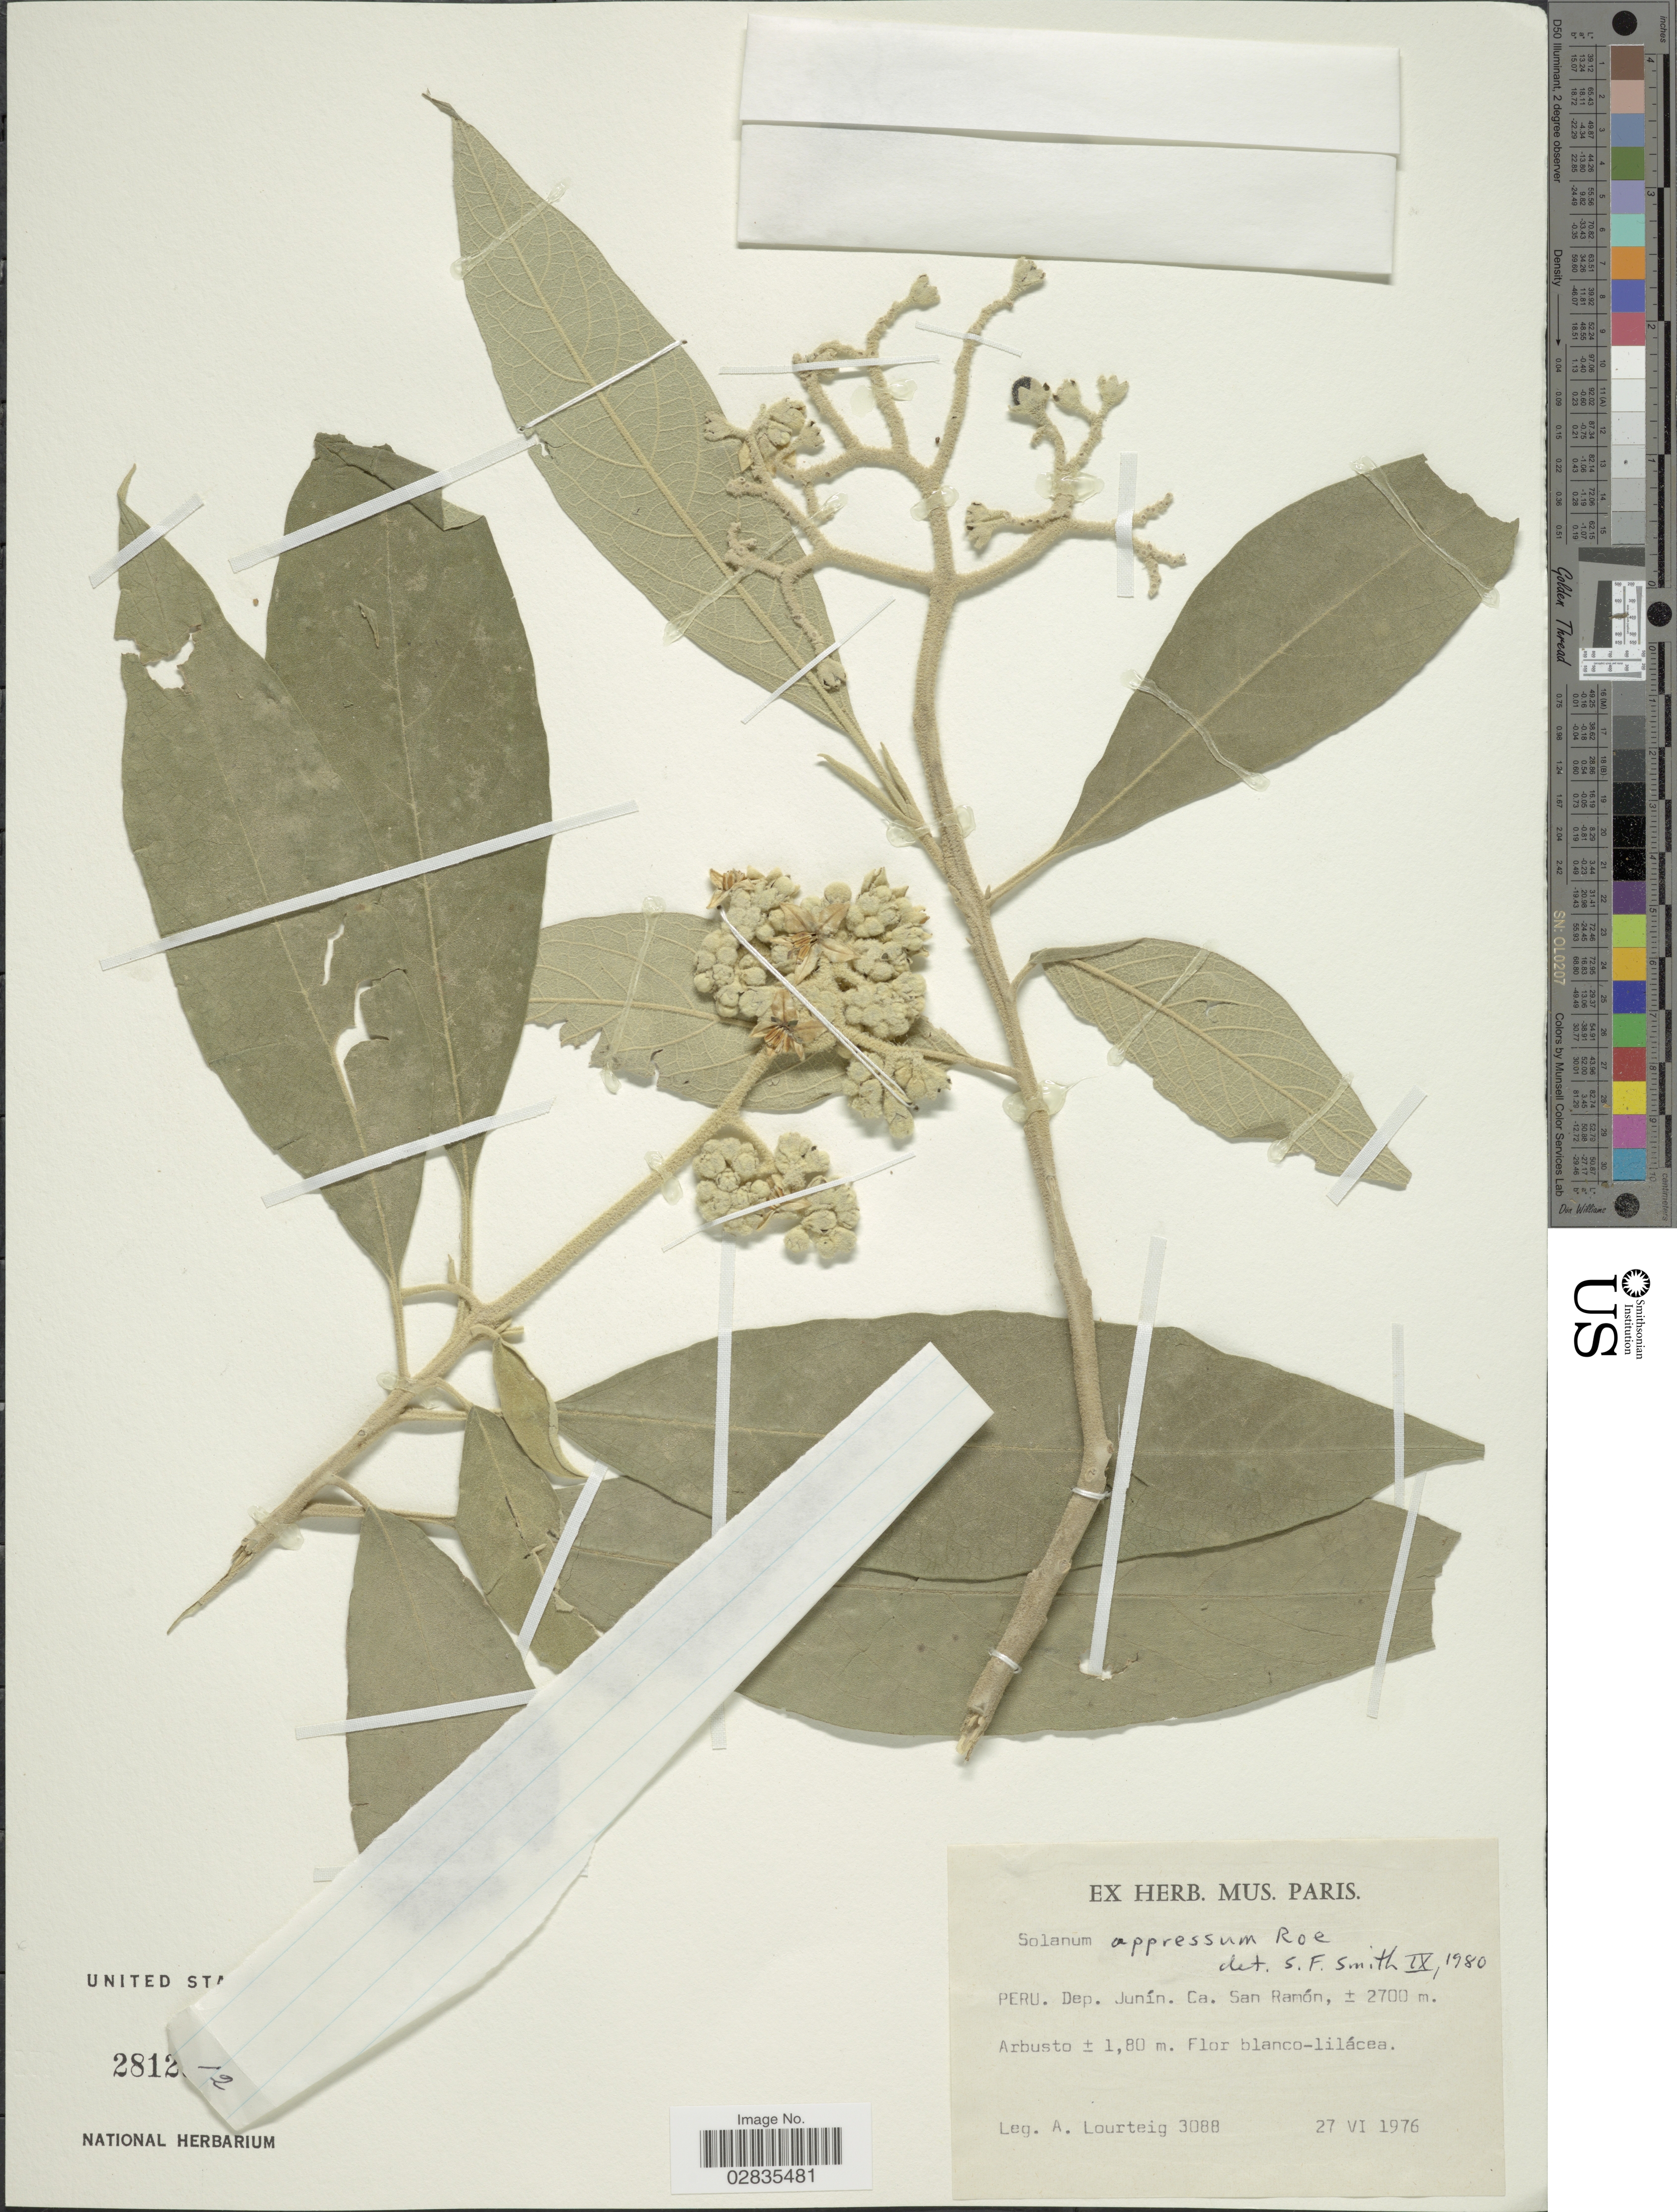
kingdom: Plantae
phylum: Tracheophyta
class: Magnoliopsida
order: Solanales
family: Solanaceae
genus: Solanum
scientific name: Solanum appressum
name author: K.E. Roe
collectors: A. Lourteig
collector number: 3088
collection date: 1976-06-27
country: Peru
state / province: Junín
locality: Dep. Junín, Ca. San Ramón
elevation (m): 2700